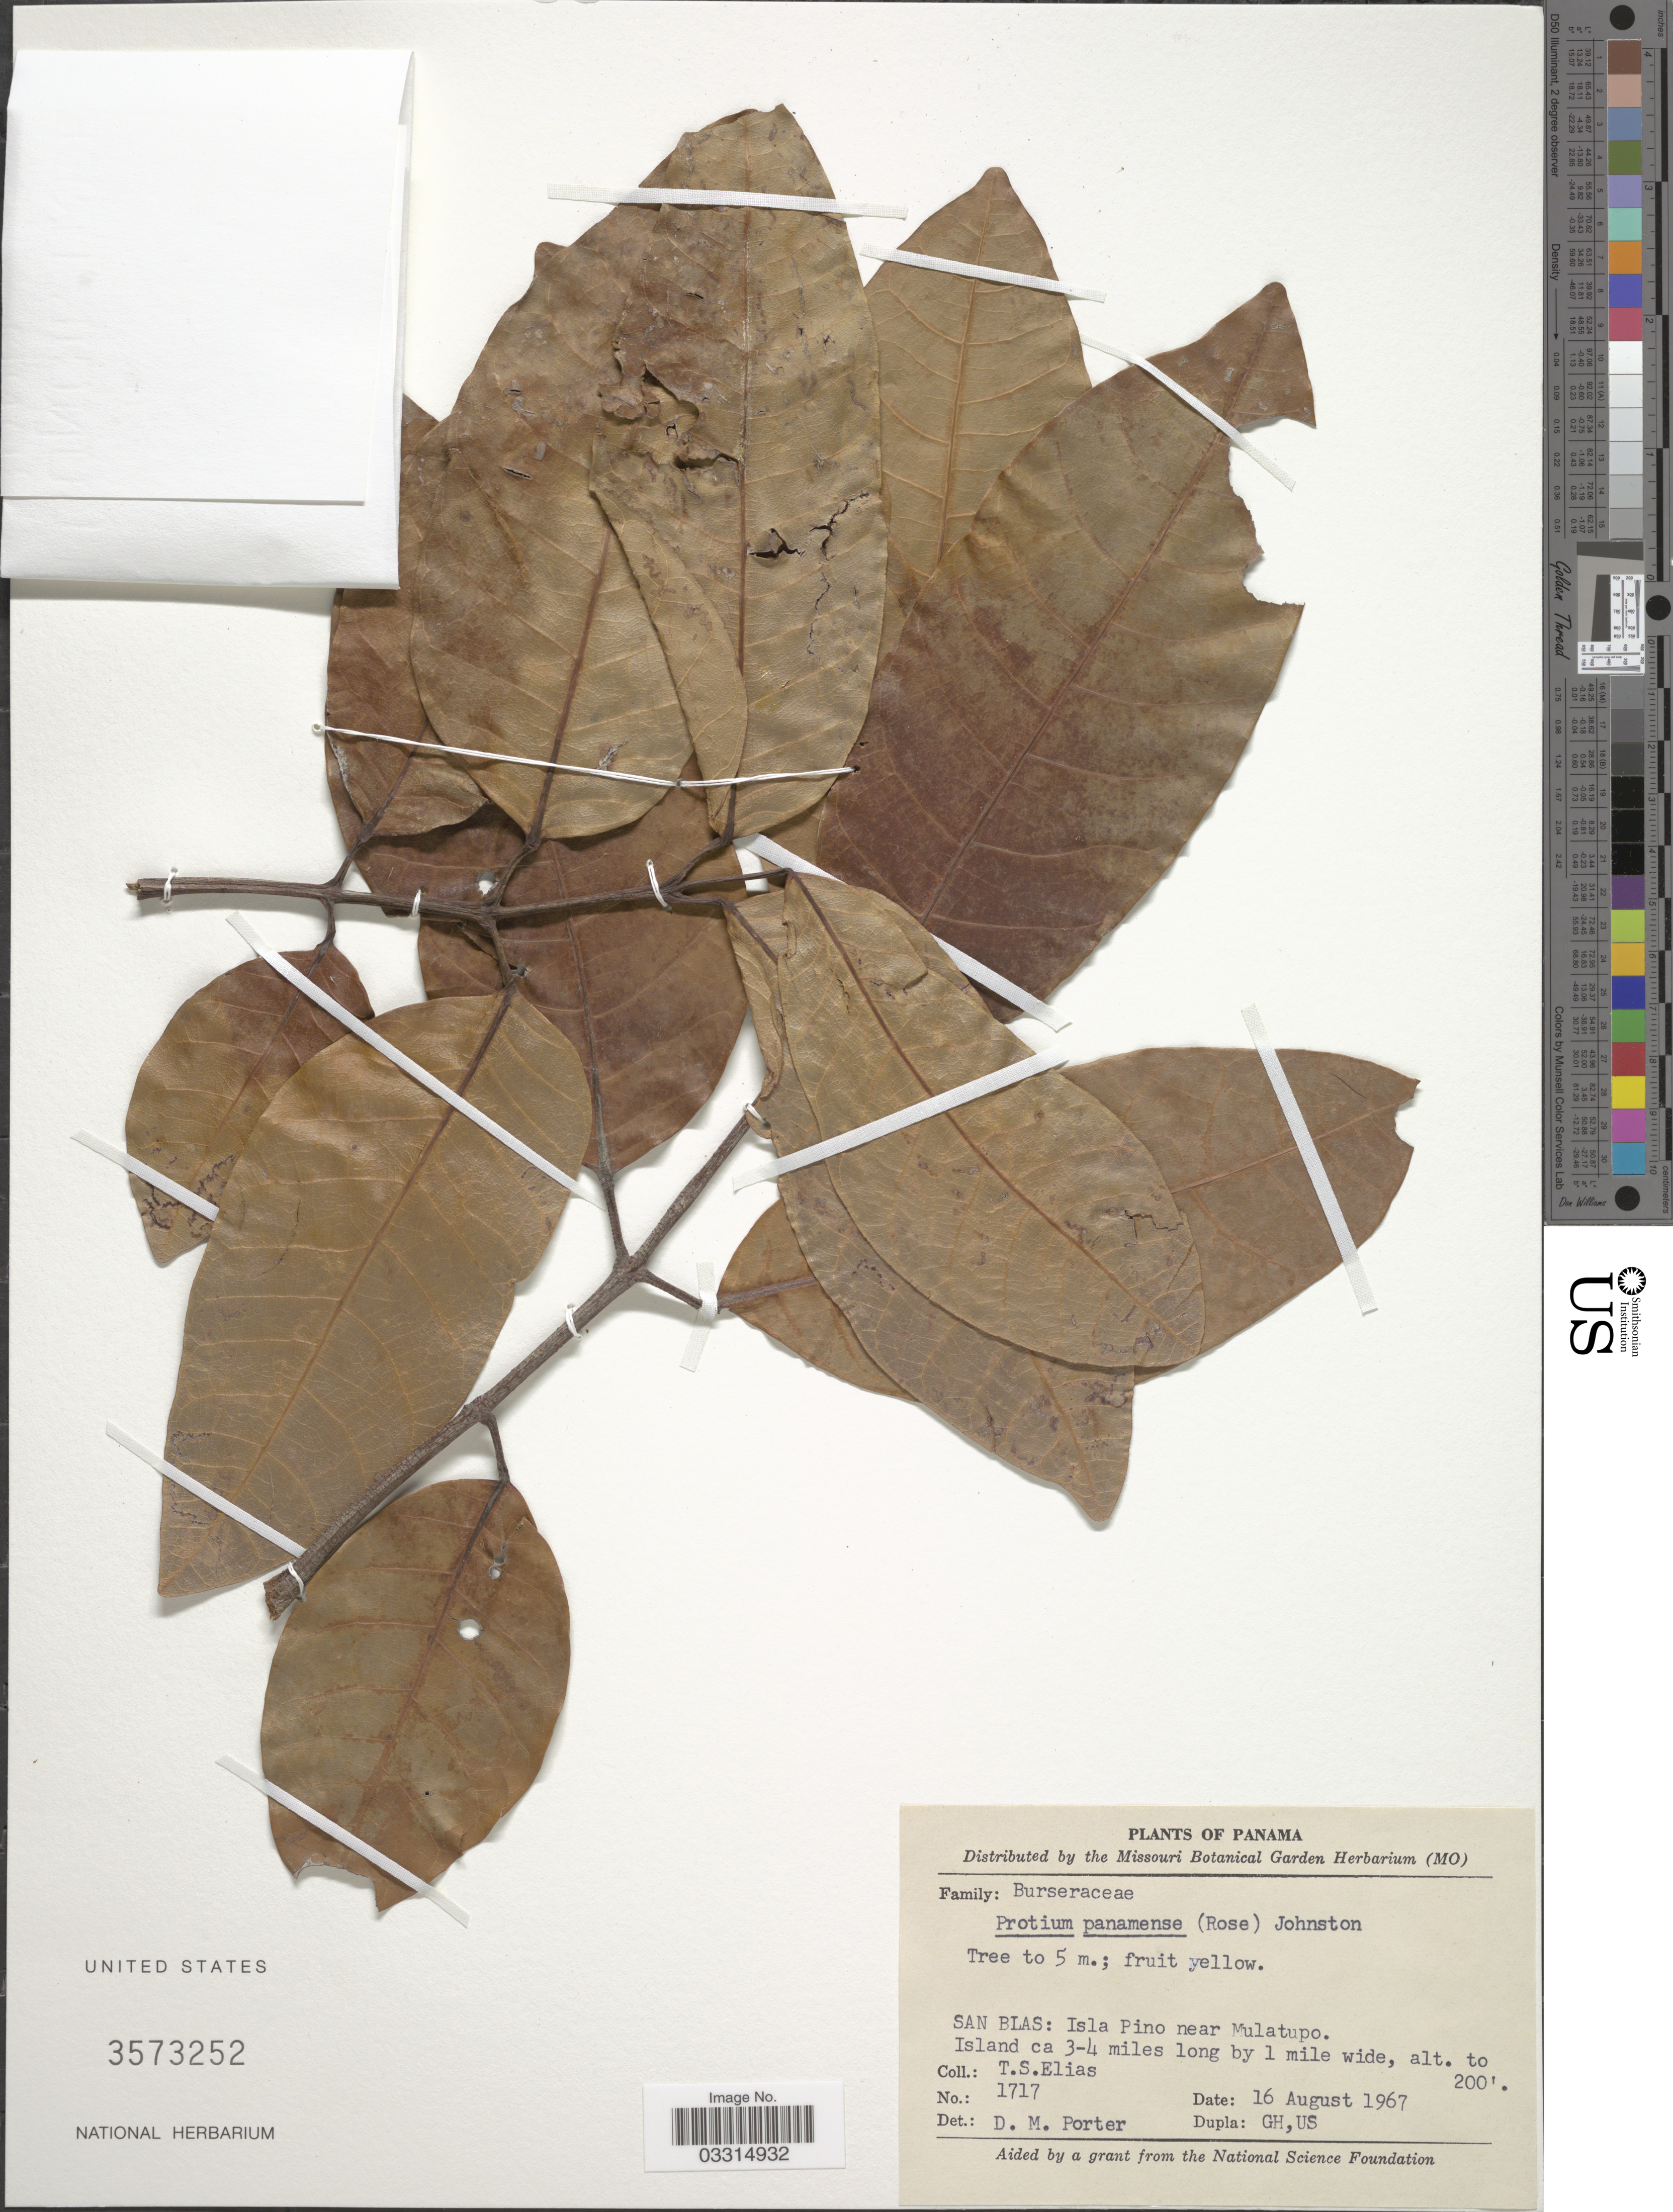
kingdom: Plantae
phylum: Tracheophyta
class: Magnoliopsida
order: Sapindales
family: Burseraceae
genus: Protium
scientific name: Protium panamense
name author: (Rose) I.M. Johnst.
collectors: T. S. Elias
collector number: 1717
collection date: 1967-08-16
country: Panama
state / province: Kuna Yala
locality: San Blas: Isla Pino near Mulatupo. Island ca 3-4 miles long by 1 mile wide.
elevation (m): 61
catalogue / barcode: US 3573252